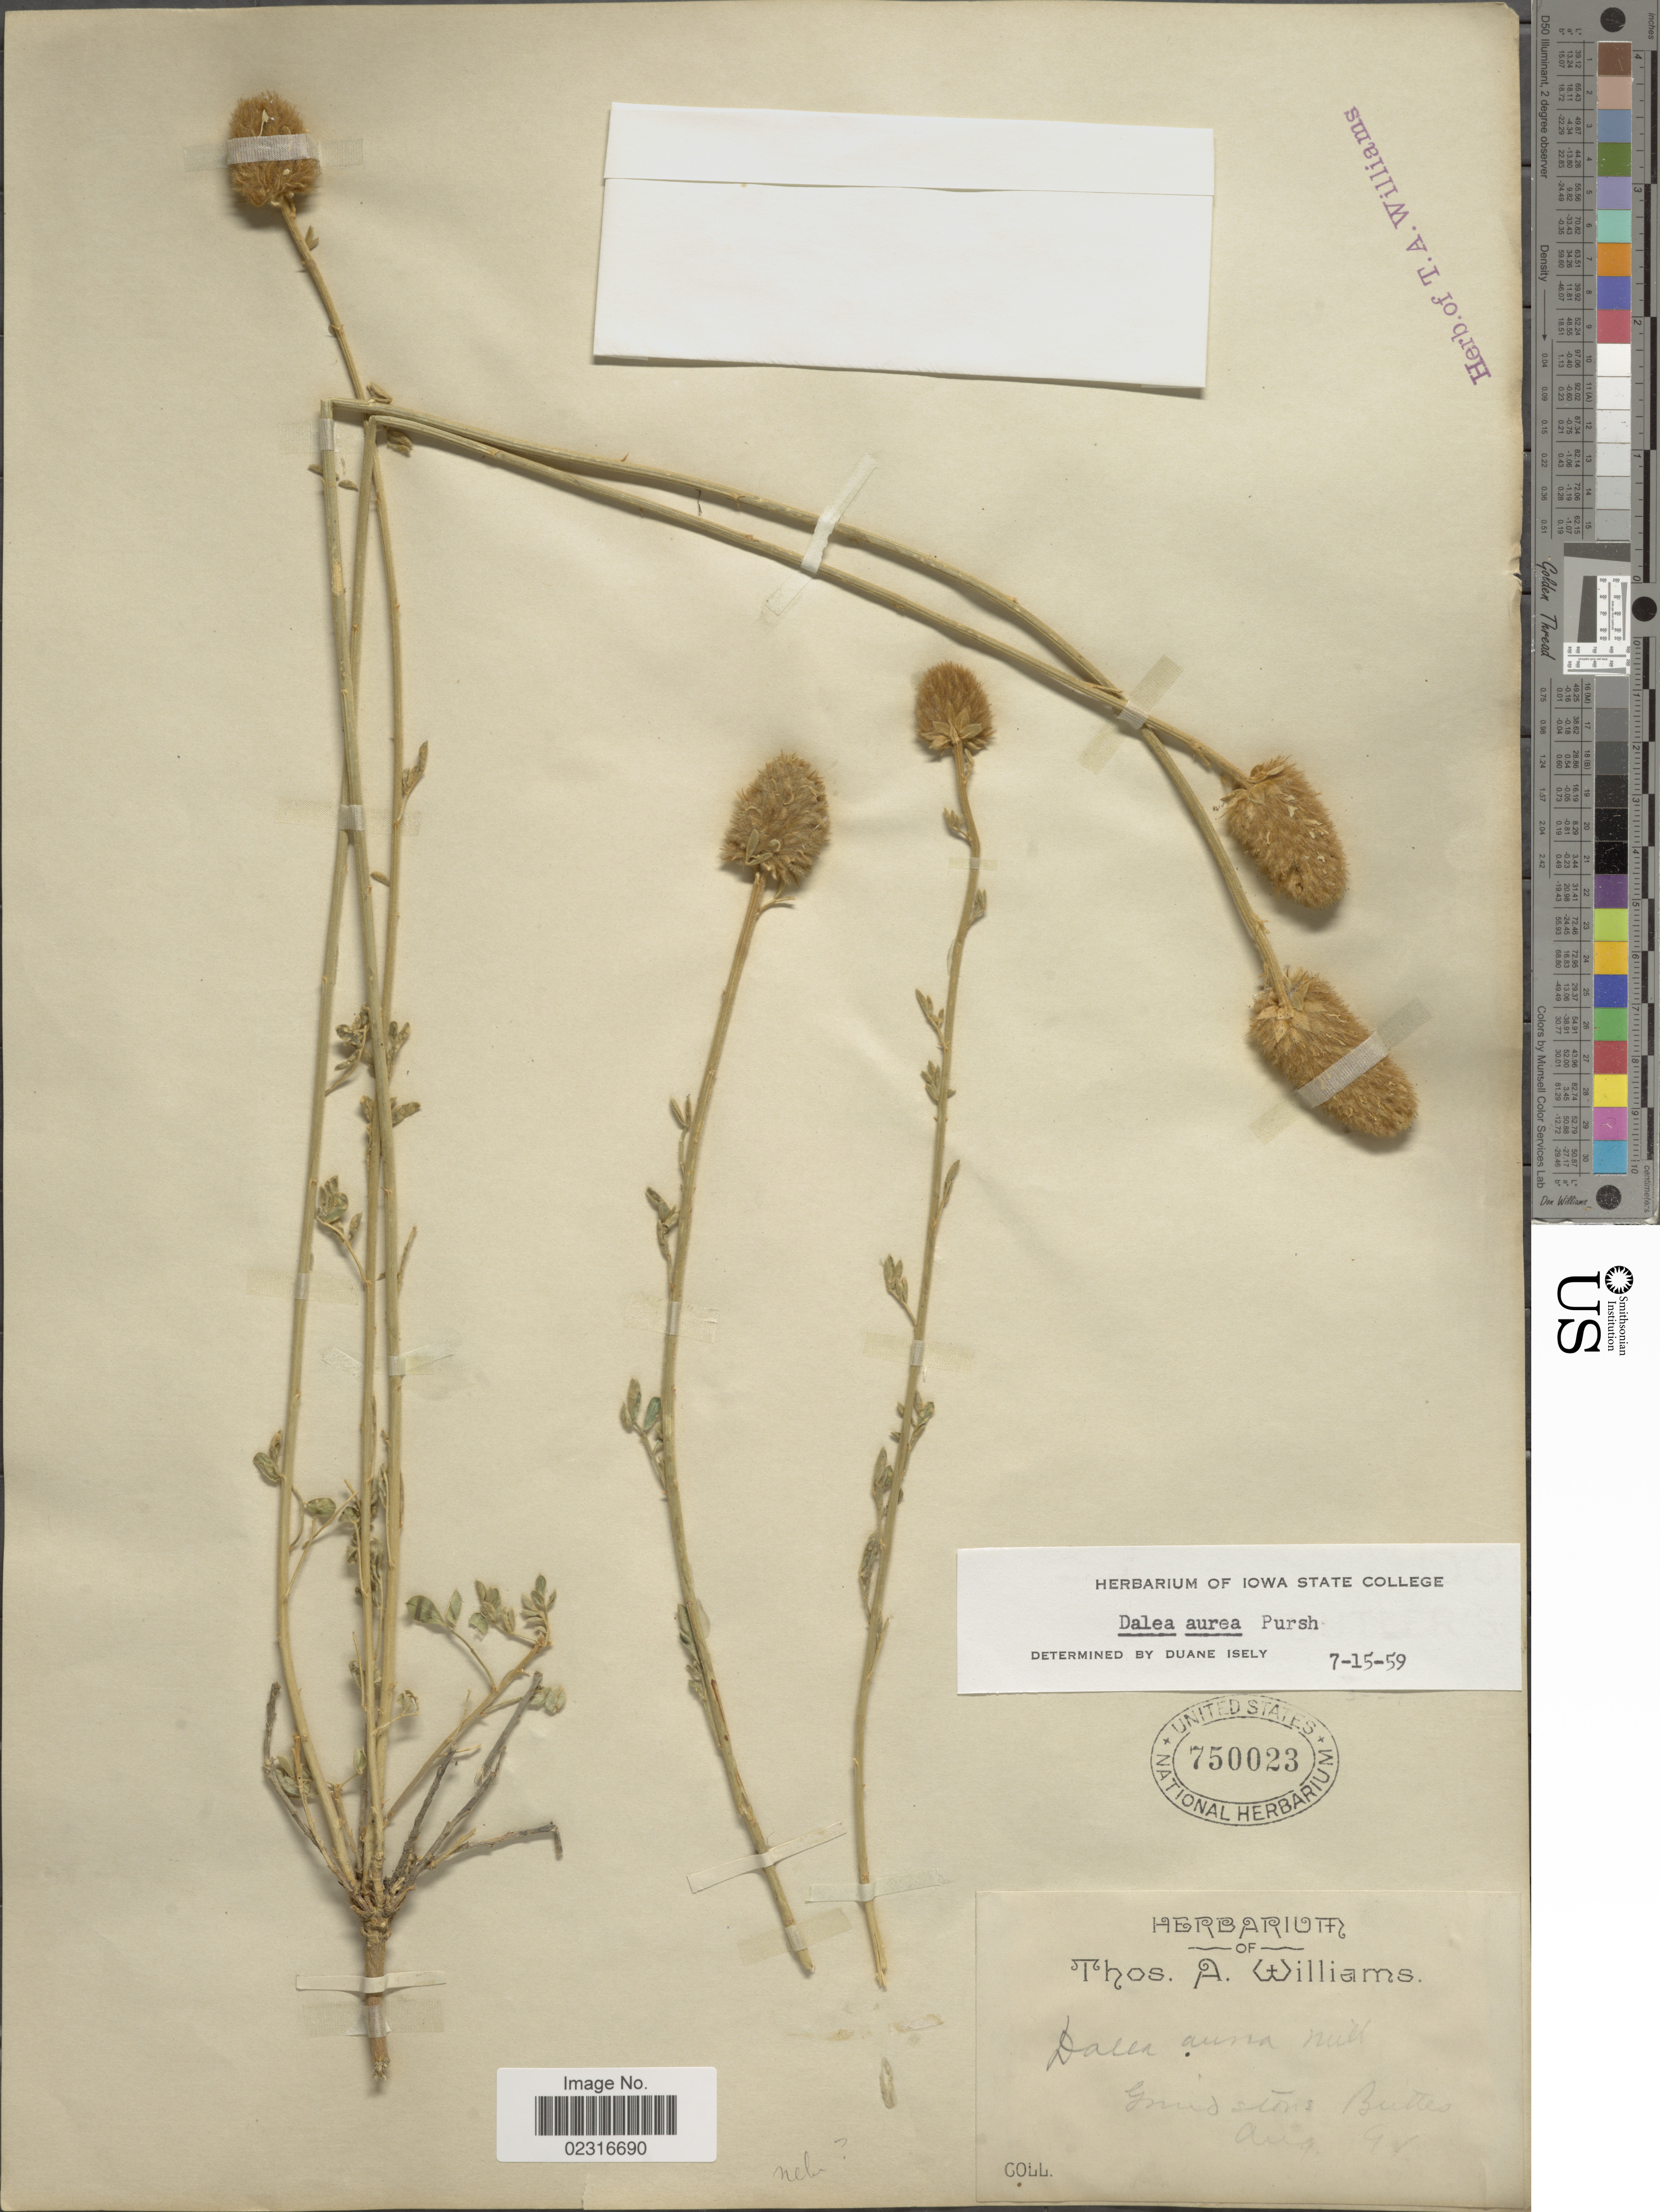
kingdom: Plantae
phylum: Tracheophyta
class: Magnoliopsida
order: Fabales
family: Fabaceae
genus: Dalea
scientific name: Dalea aurea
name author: Nutt. ex Pursh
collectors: ex herb. Thos. A. Williams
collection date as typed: Transcribed d/m/y: /8/91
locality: Grind stone Buttes. [interpreted]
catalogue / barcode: US 750023